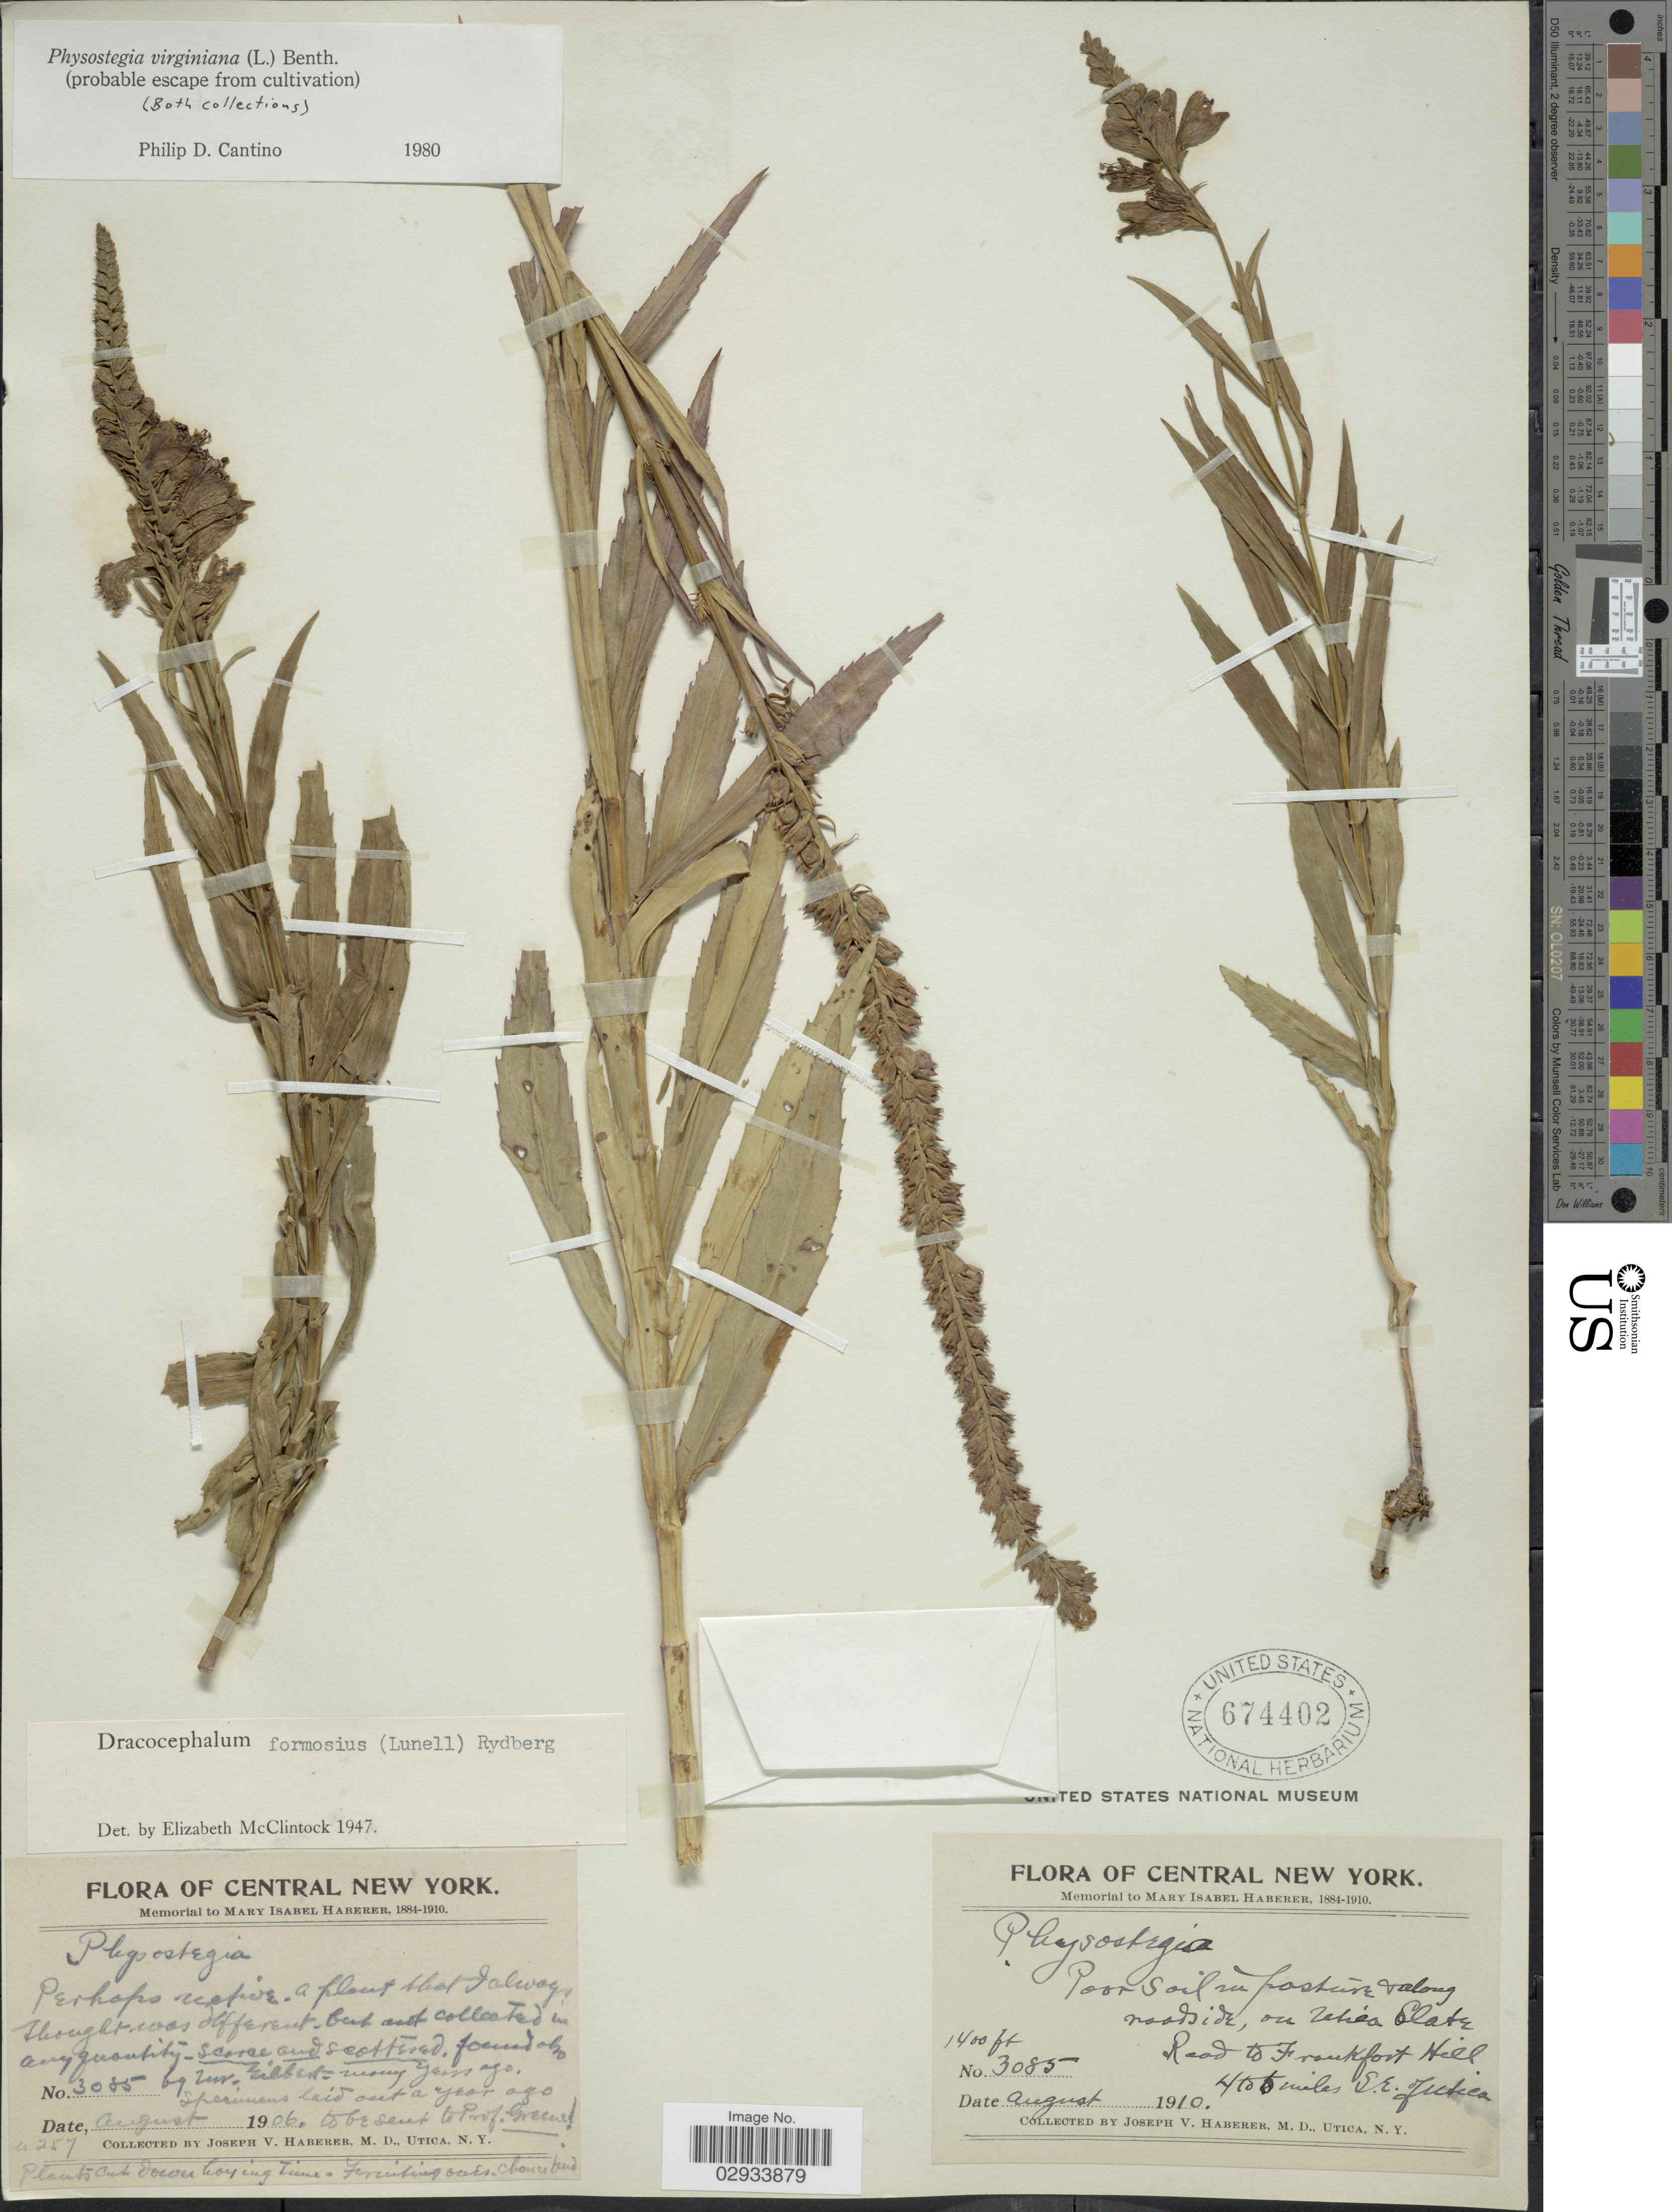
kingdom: Plantae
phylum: Tracheophyta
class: Magnoliopsida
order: Lamiales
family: Lamiaceae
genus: Physostegia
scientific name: Physostegia virginiana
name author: (L.) Benth.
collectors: J. V. Haberer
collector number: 3085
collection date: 1910-08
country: United States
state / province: New York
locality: Central New York, Poor soil in pasture along roadside, on Utica Slate Road to Frankfort Hill, 4 to 5 miles S.E. of Utica.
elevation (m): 427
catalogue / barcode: US 674402